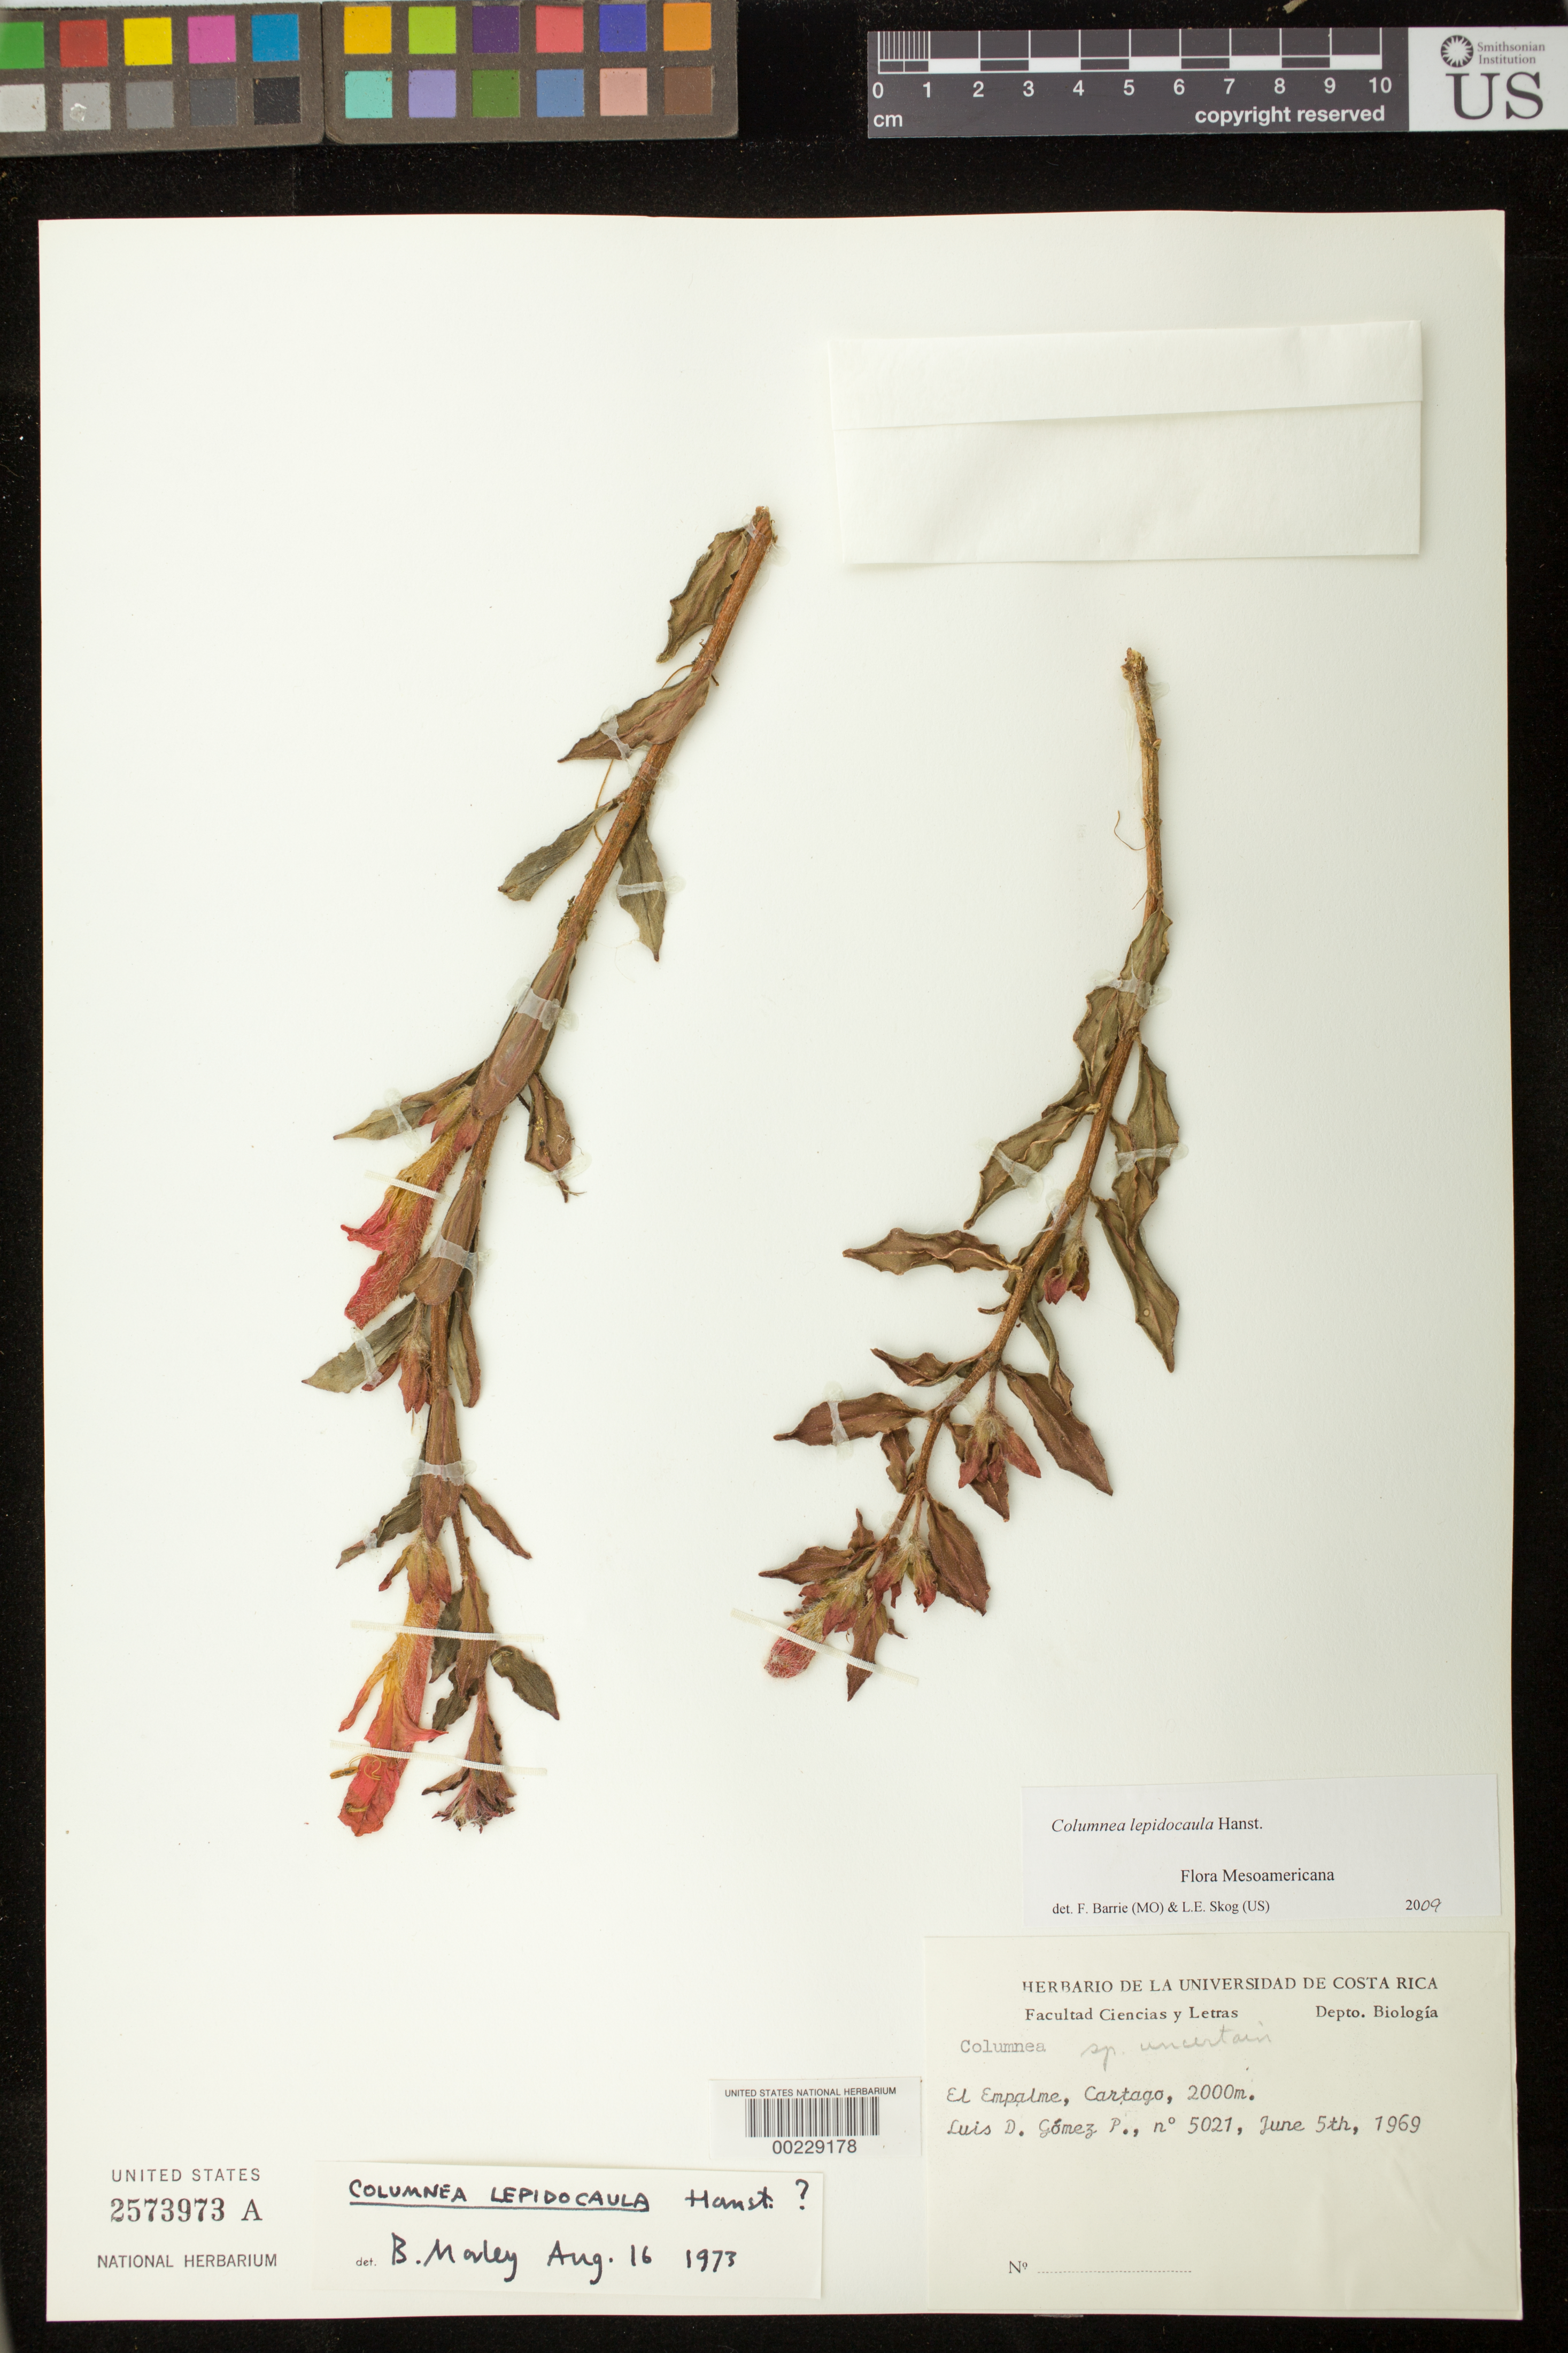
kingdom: Plantae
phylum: Tracheophyta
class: Magnoliopsida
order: Lamiales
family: Gesneriaceae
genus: Columnea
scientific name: Columnea lepidocaula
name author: Hanst.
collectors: L. D. Gómez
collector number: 5021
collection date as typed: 05 Jun 1969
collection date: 1969-06-05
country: Costa Rica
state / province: Cartago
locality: El Empalme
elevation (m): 2000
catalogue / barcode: US 2573973A